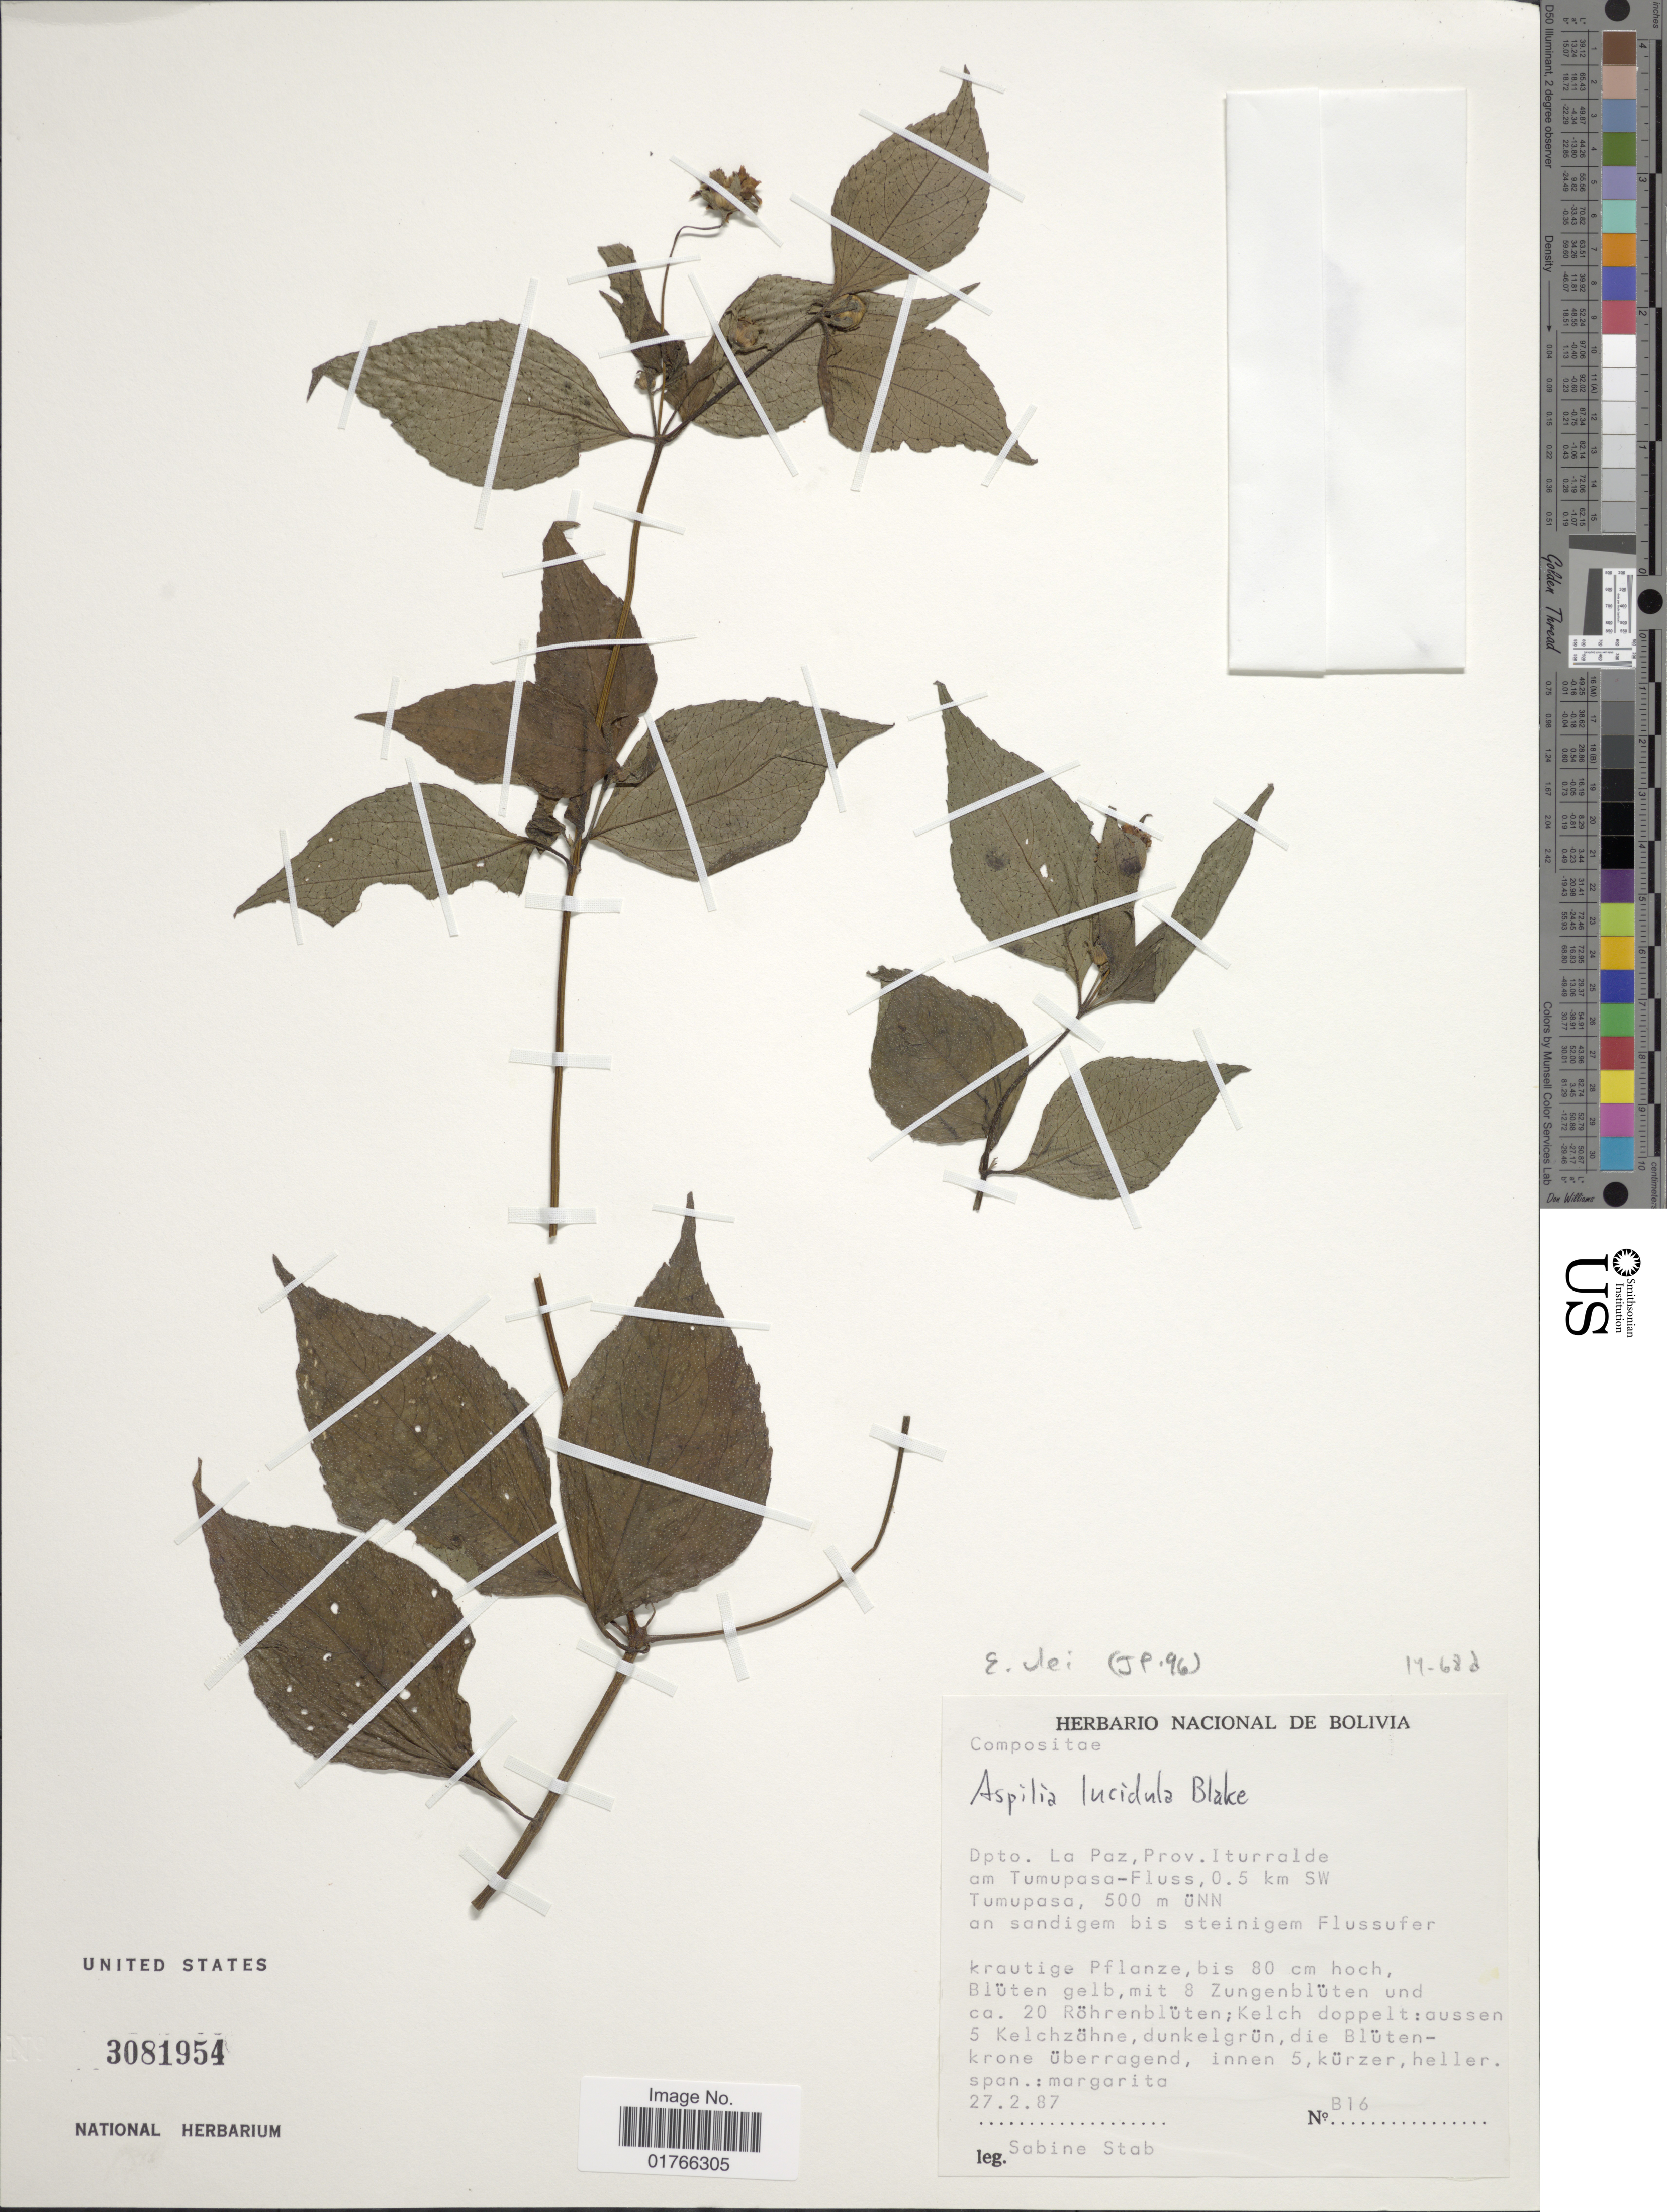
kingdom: Plantae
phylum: Tracheophyta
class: Magnoliopsida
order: Asterales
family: Asteraceae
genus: Elaphandra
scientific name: Elaphandra ulei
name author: (Hieron.) H. Rob.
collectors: S. Stab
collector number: B16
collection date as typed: Transcribed d/m/y: 27/2/87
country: Bolivia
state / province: La Paz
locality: Prov. Iturralde am Tumupasa-Fluss, 0.5 km SW Tumupasa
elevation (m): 500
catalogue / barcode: US 3081954